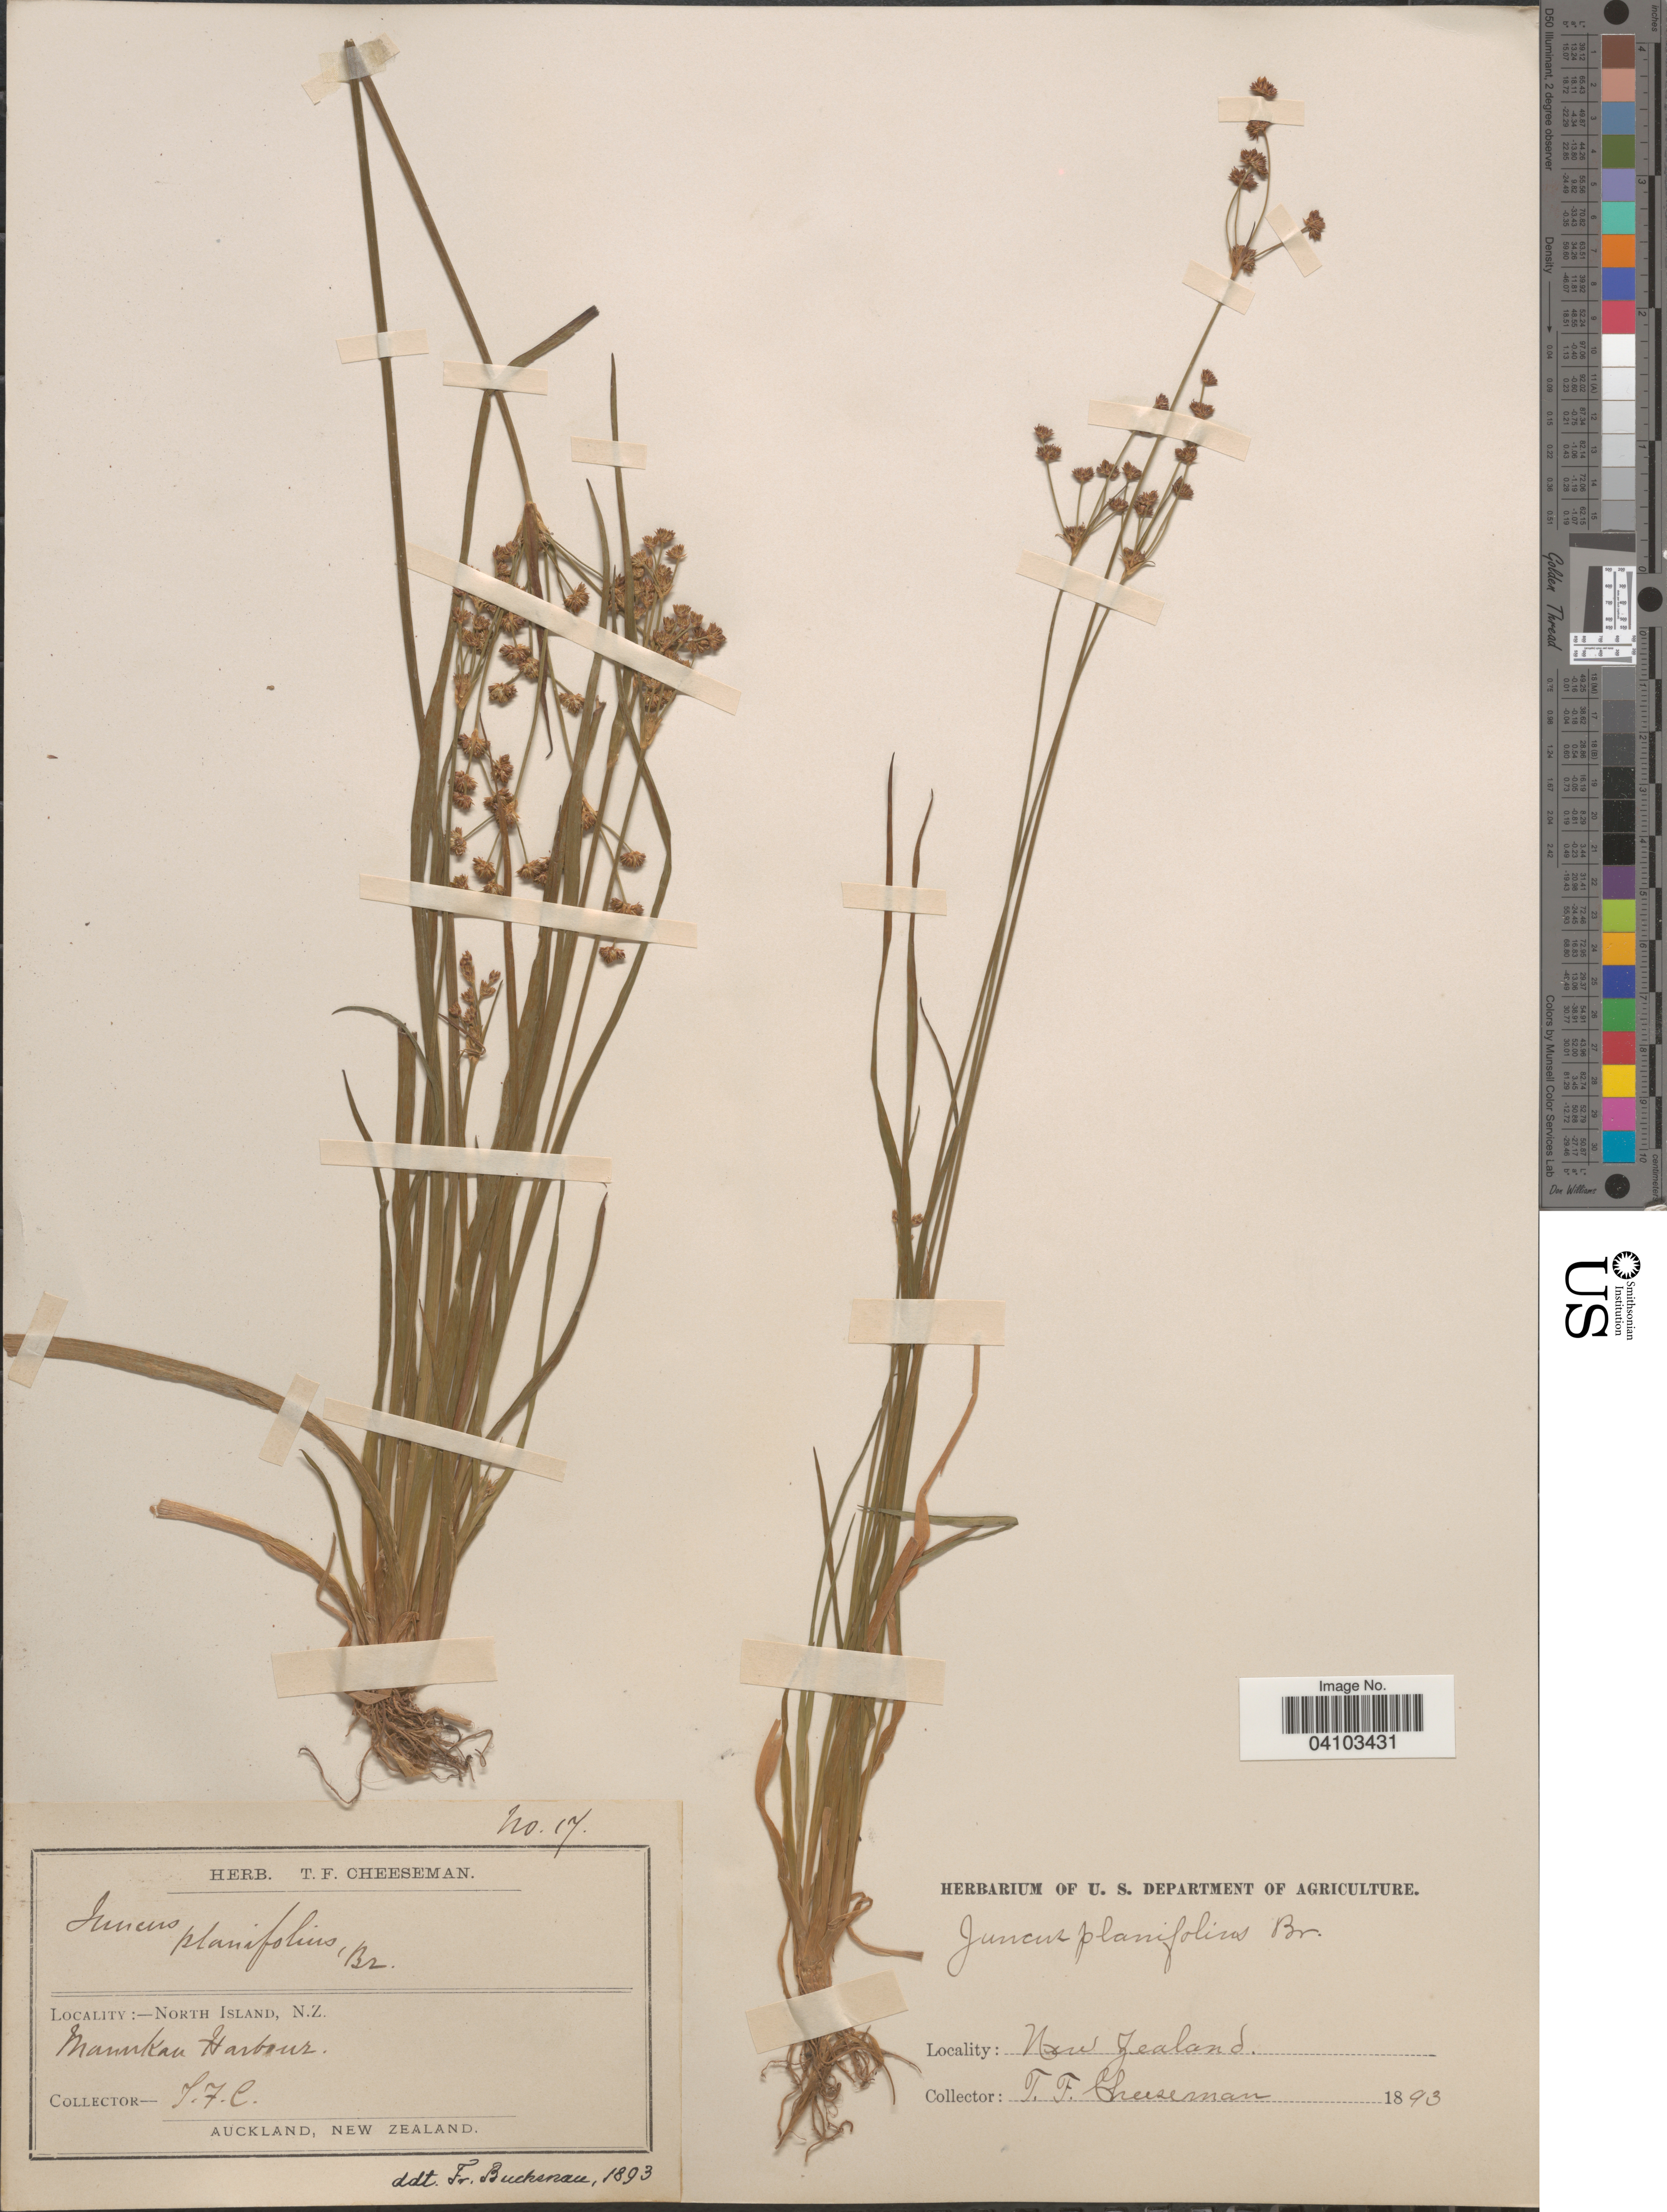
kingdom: Plantae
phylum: Tracheophyta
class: Liliopsida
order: Poales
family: Juncaceae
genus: Juncus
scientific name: Juncus planifolius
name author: R. Br.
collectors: T. F. Cheeseman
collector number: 17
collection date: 1893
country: New Zealand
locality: North Island. Mannkan [interpreted] Harbour.